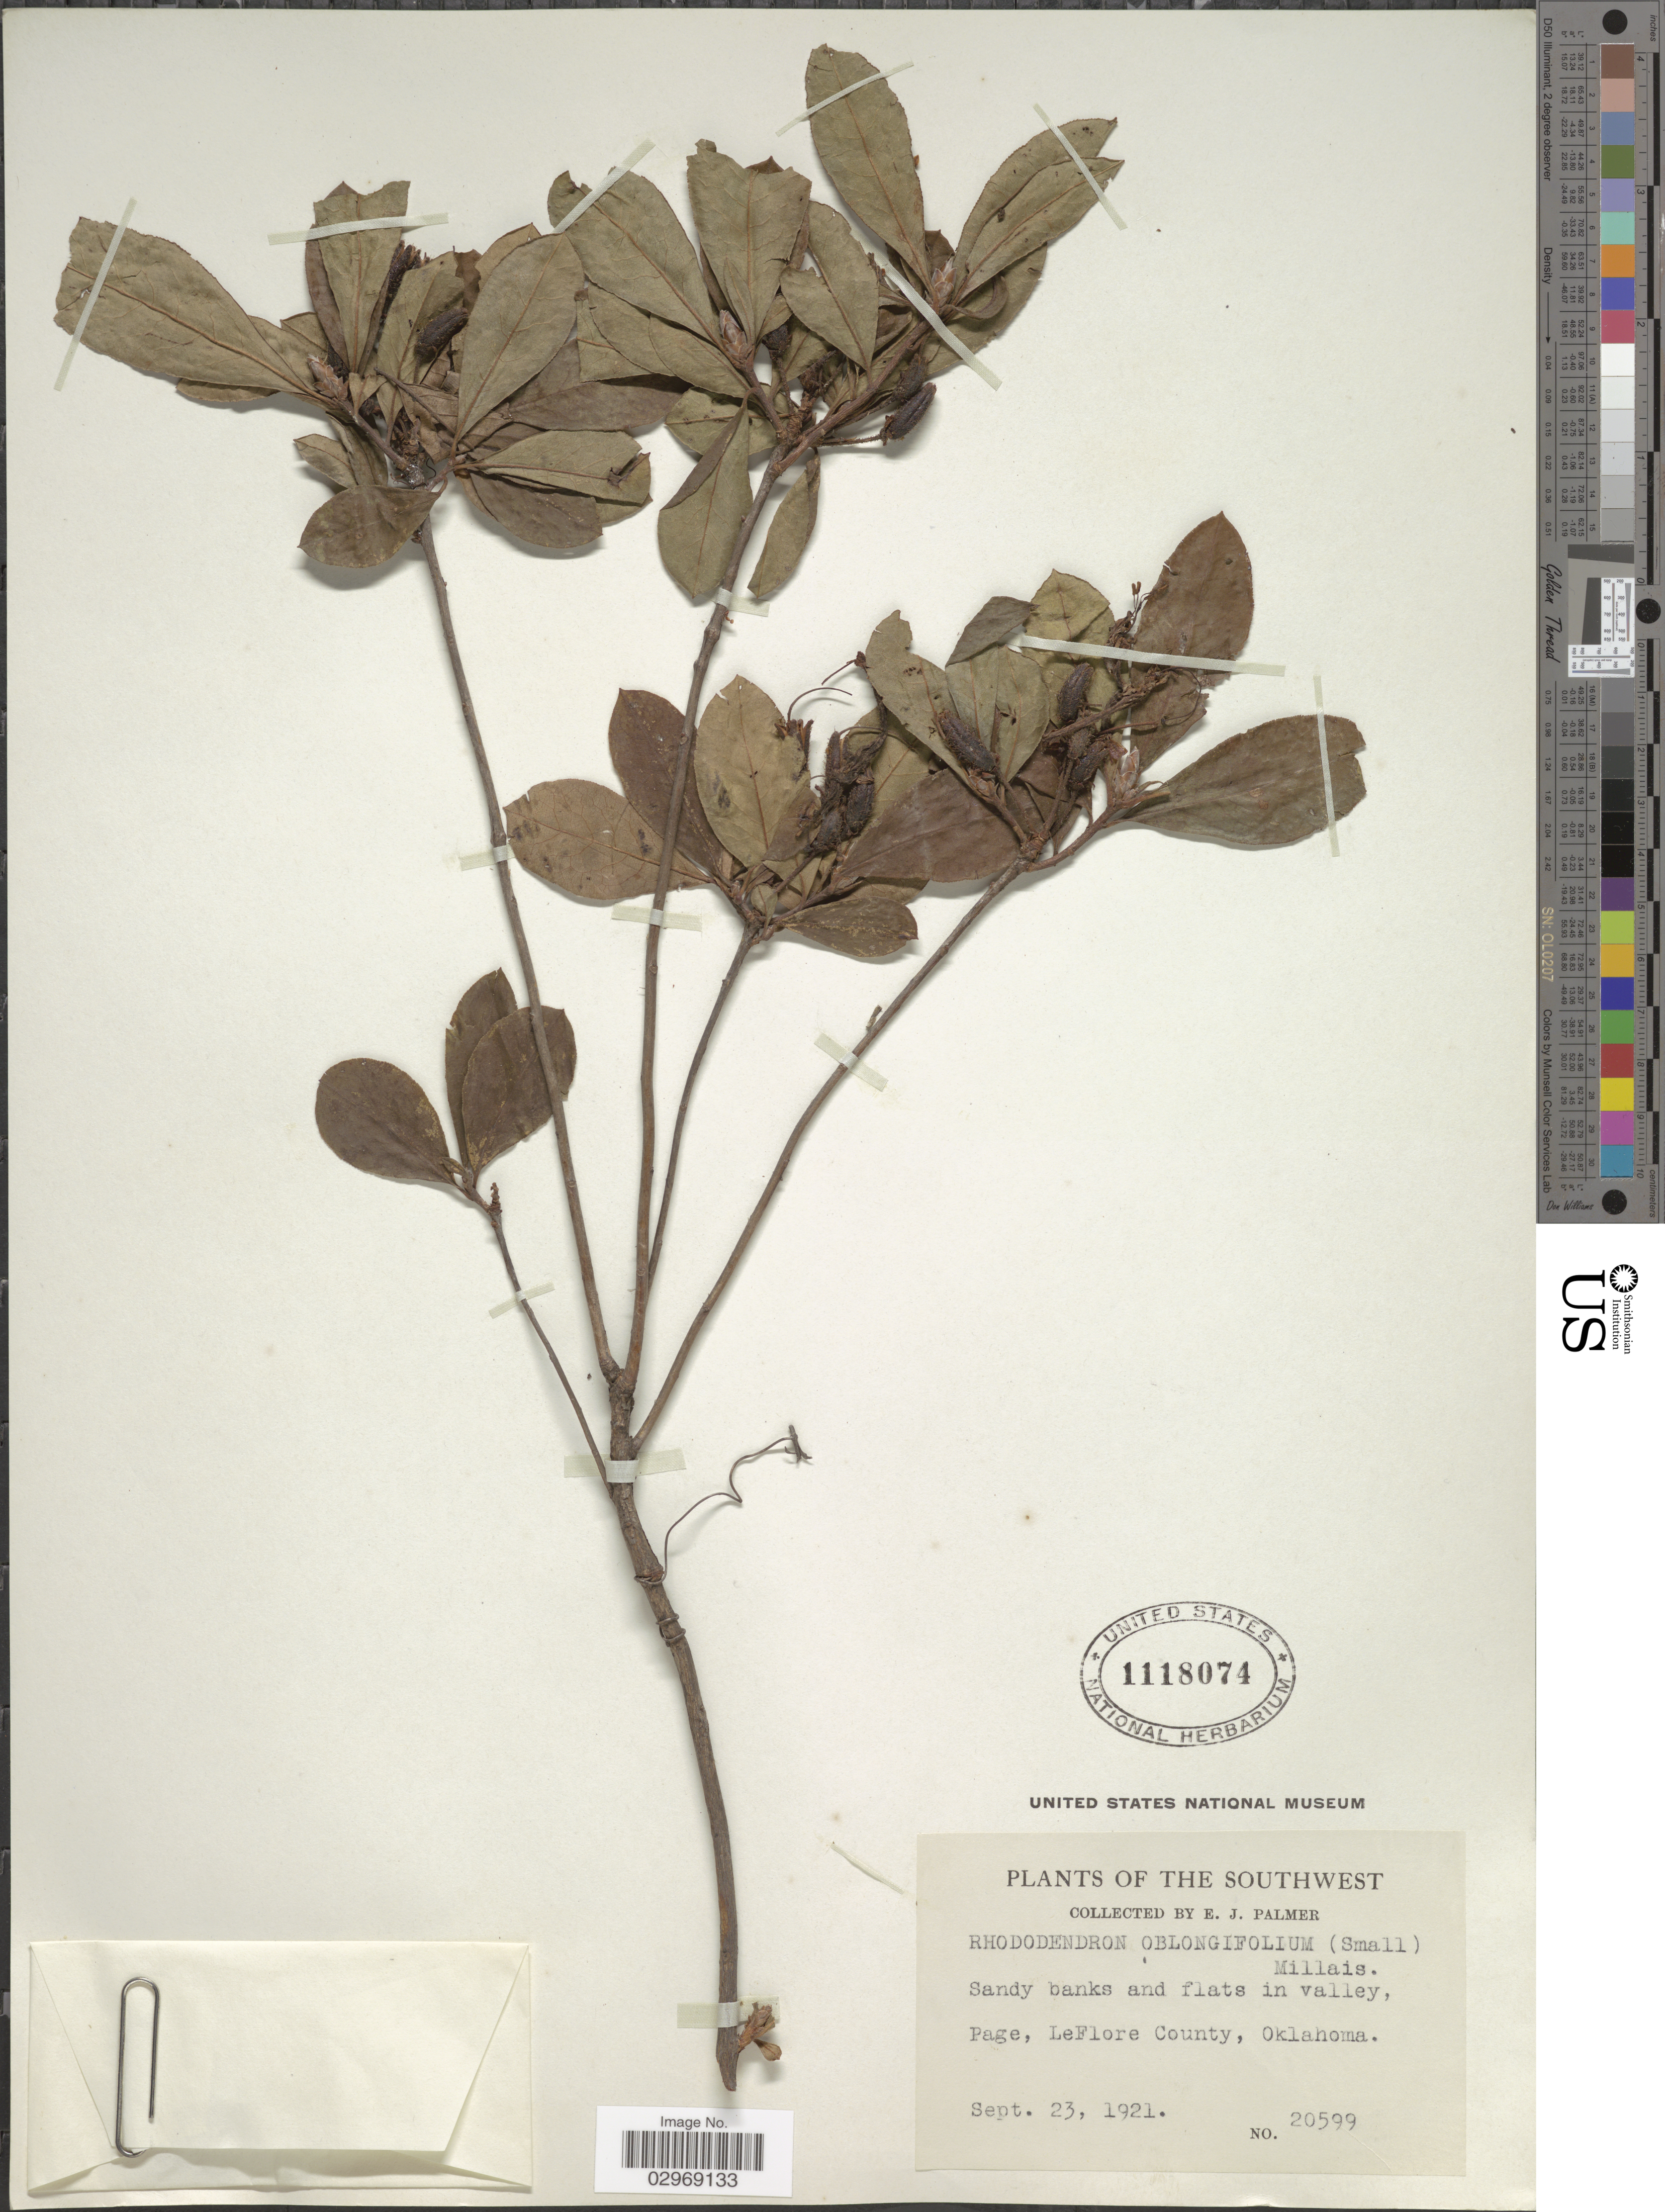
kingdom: Plantae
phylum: Tracheophyta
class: Magnoliopsida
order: Ericales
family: Ericaceae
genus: Rhododendron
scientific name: Rhododendron oblongifolium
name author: (Small) Millais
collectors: E. J. Palmer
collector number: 20599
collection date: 1921-09-23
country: United States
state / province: Oklahoma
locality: Sandy banks and flats in valley, Page, LeFlore County.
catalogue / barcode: US 1118074